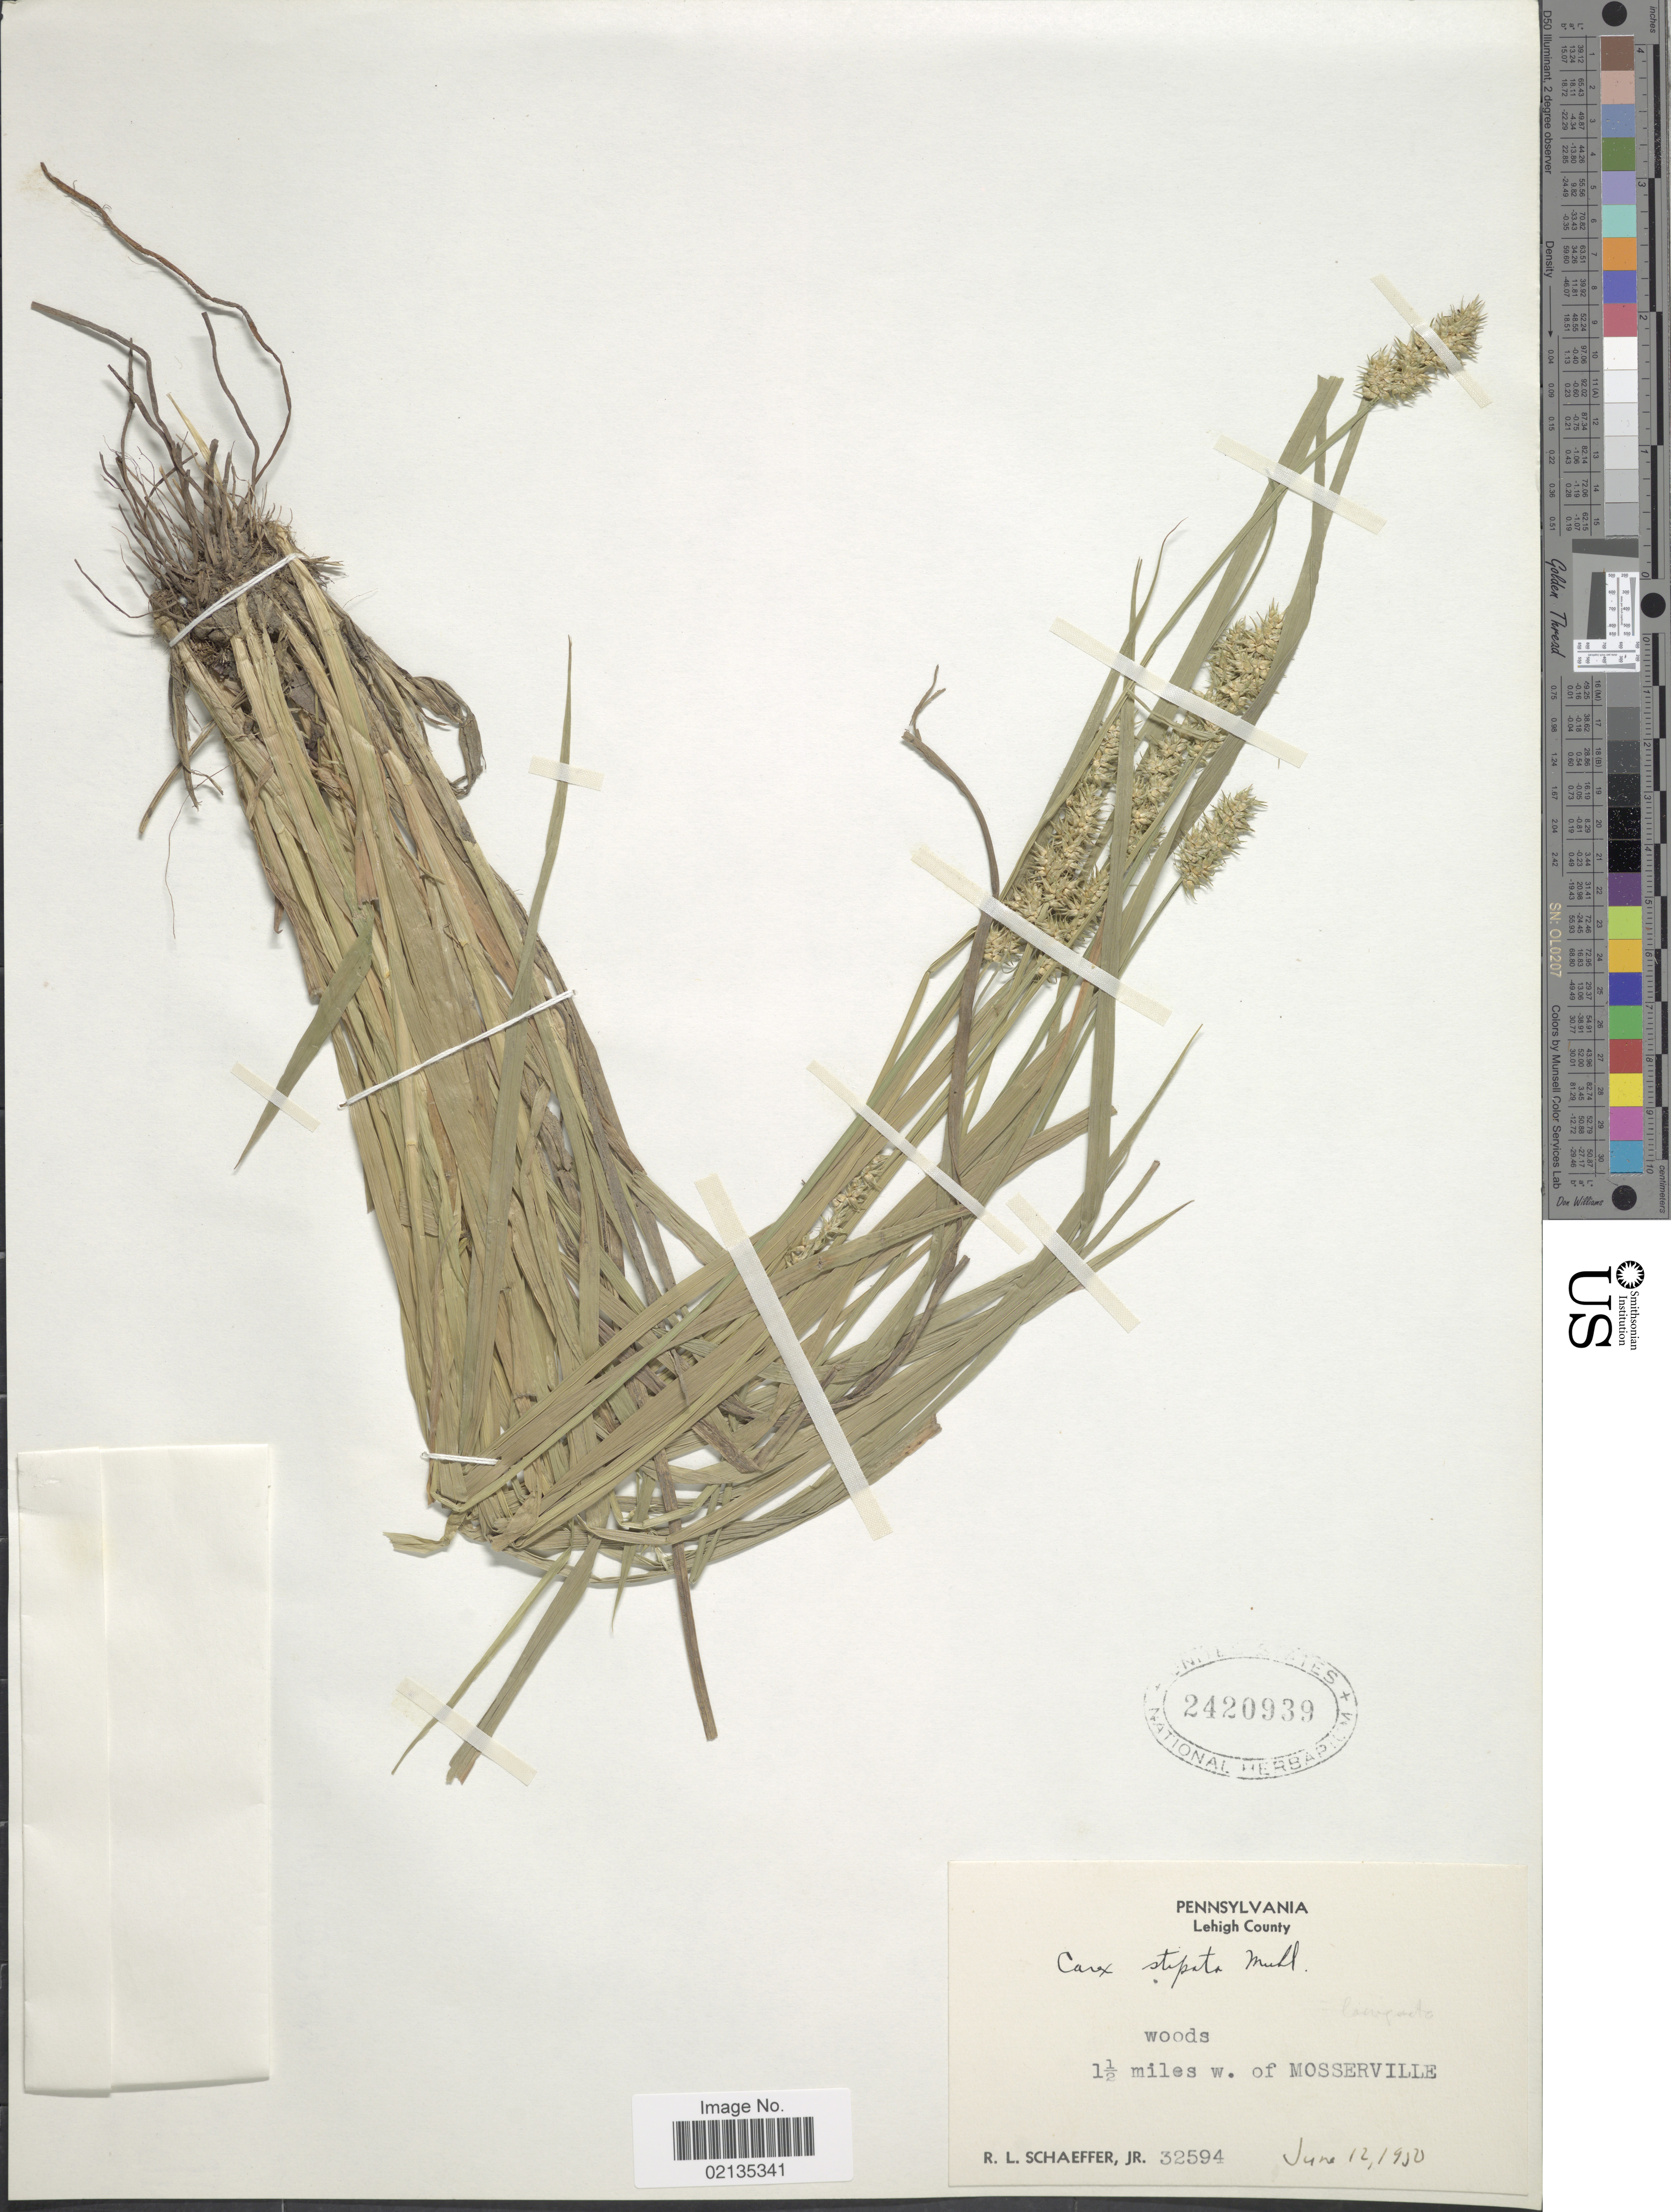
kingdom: Plantae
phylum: Tracheophyta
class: Liliopsida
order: Poales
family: Cyperaceae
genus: Carex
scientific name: Carex stipata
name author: Muhl. ex Willd.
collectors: R. L. Schaeffer Jr.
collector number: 32594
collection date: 1950-06-12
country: United States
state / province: Pennsylvania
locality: Lehigh County, woods, 1 1/2 miles w. of MOsserville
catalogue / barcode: US 2420939